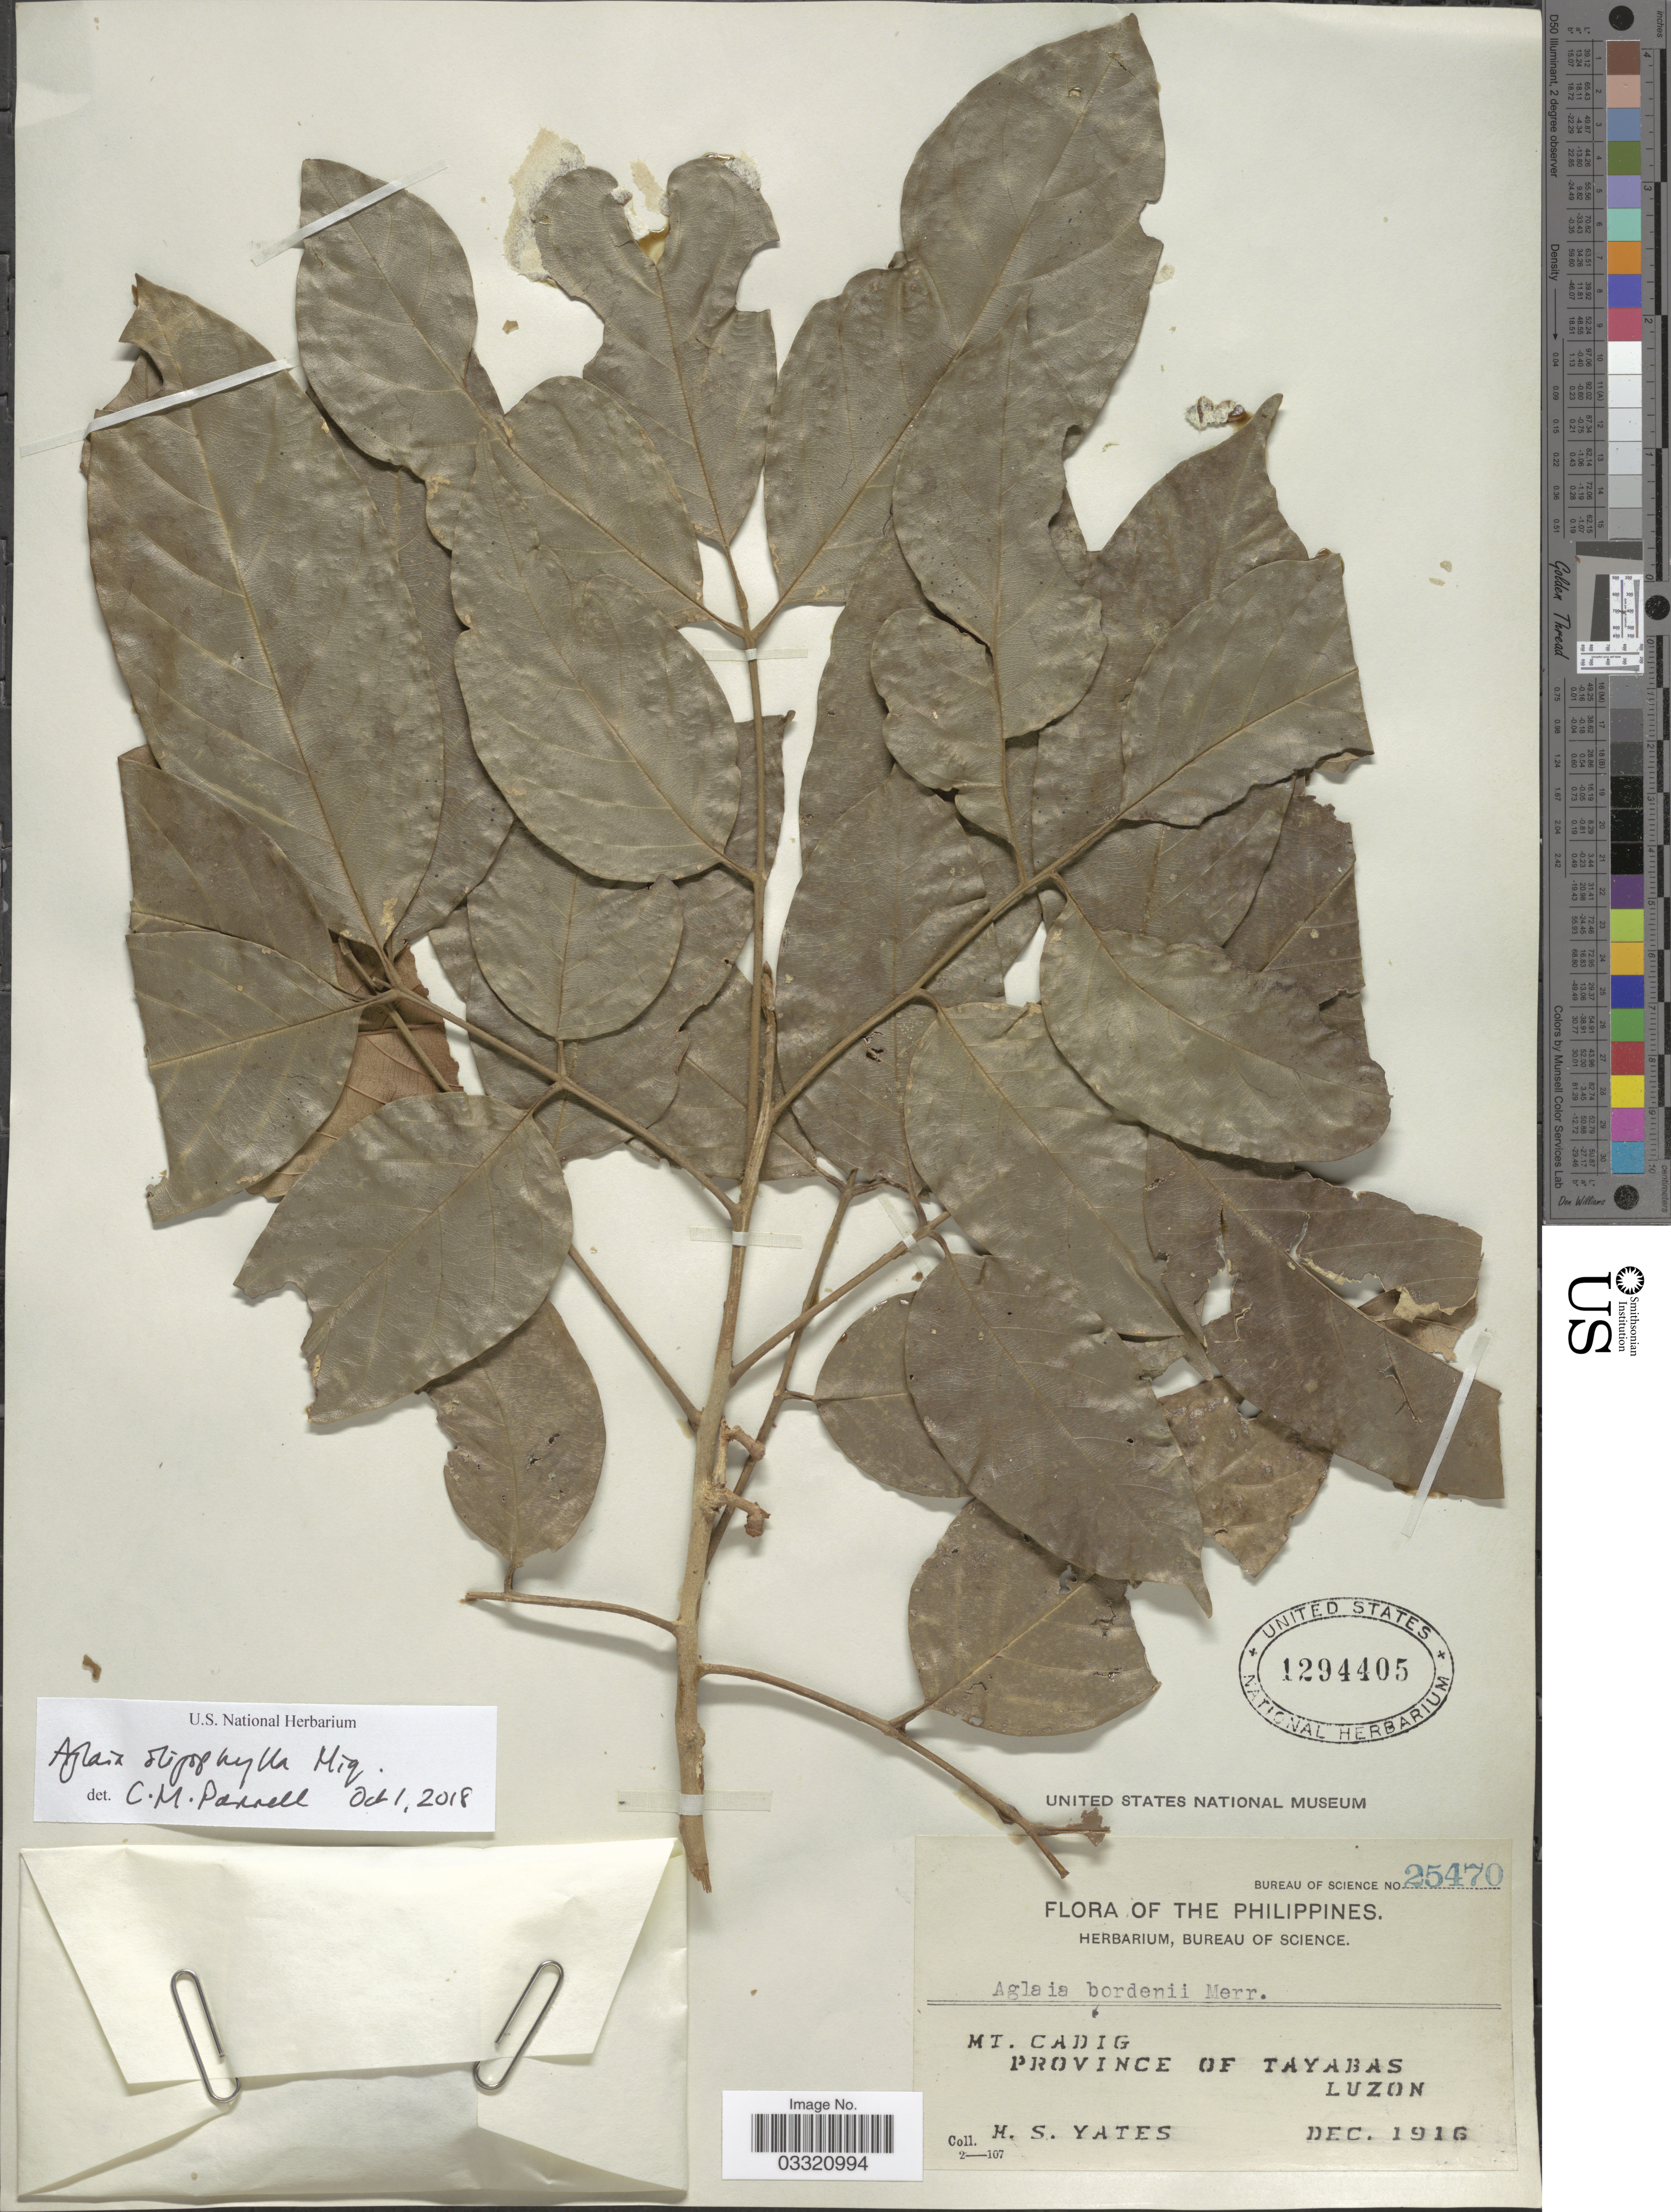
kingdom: Plantae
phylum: Tracheophyta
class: Magnoliopsida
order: Sapindales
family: Meliaceae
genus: Aglaia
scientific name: Aglaia oligophylla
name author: Miq.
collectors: H. S. Yates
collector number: Bureau of Science 25470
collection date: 1916-12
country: Philippines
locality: Mt. Cadig. Province of Tayabas. Luzon.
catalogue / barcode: US 1294405